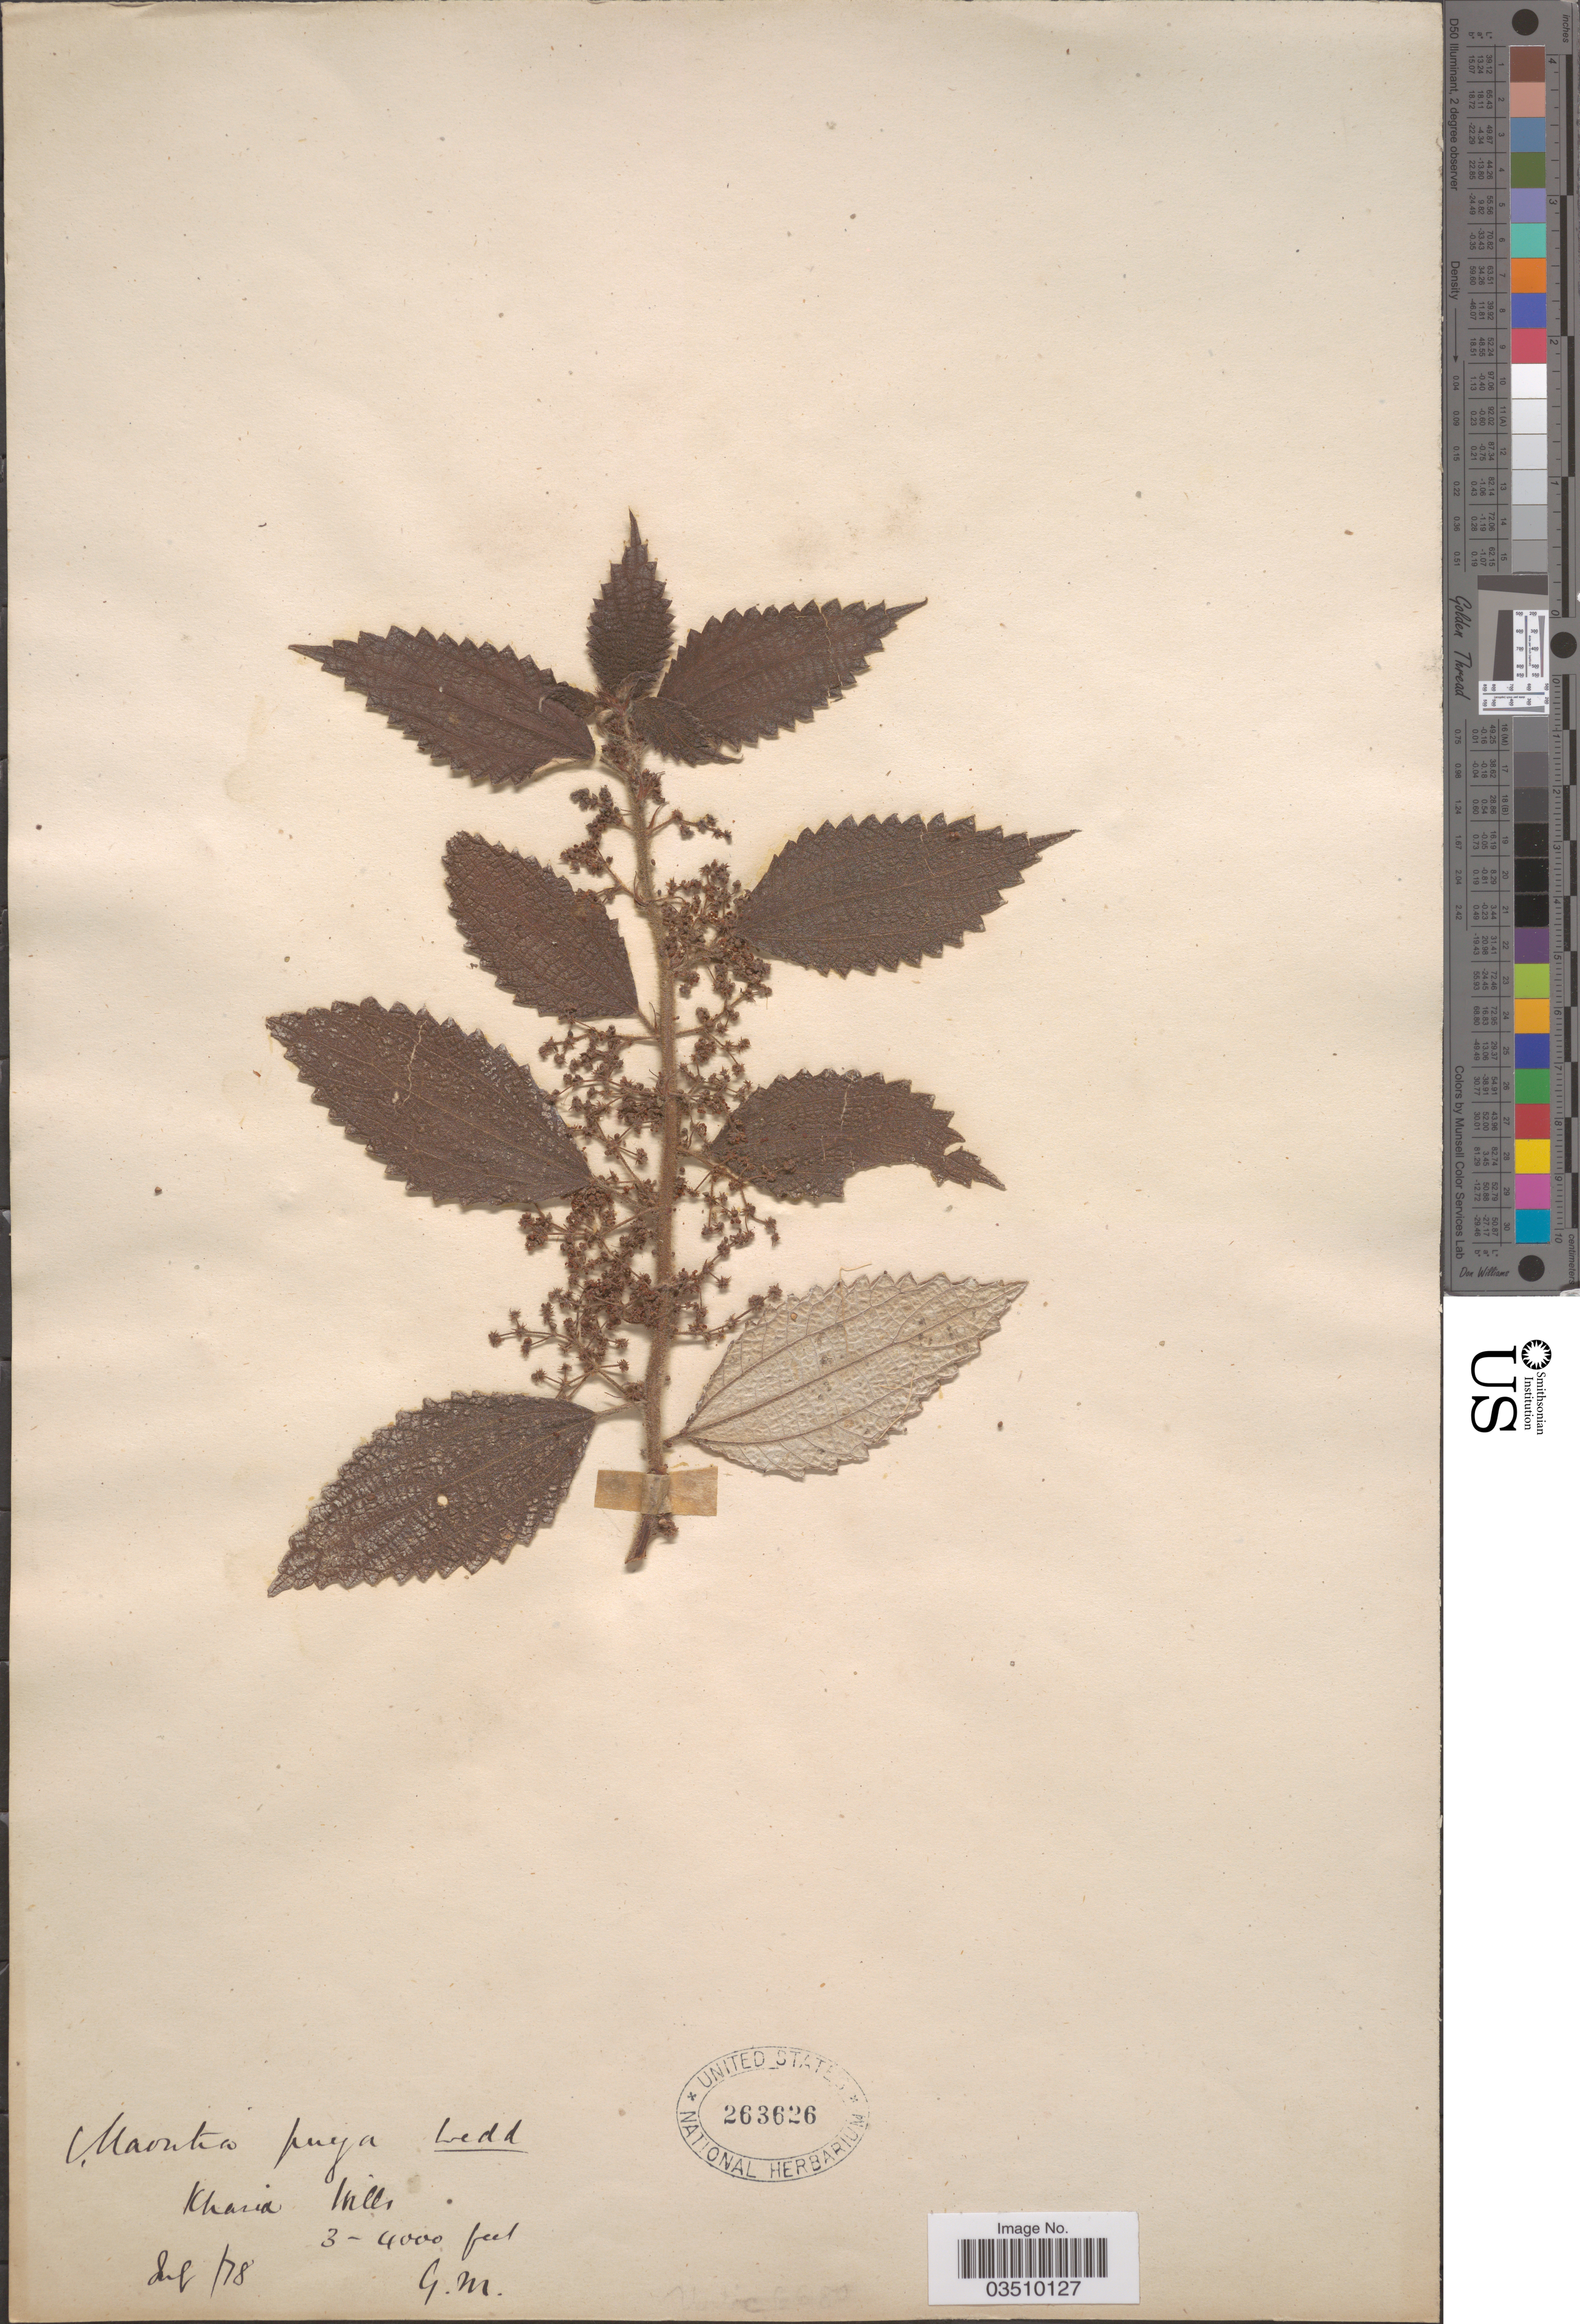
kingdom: Plantae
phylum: Tracheophyta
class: Magnoliopsida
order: Rosales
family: Urticaceae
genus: Maoutia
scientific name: Maoutia puya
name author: Wedd.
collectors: G. M.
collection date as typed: Transcribed d/m/y: /7/78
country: India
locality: Khasia hills.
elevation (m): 914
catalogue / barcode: US 263626